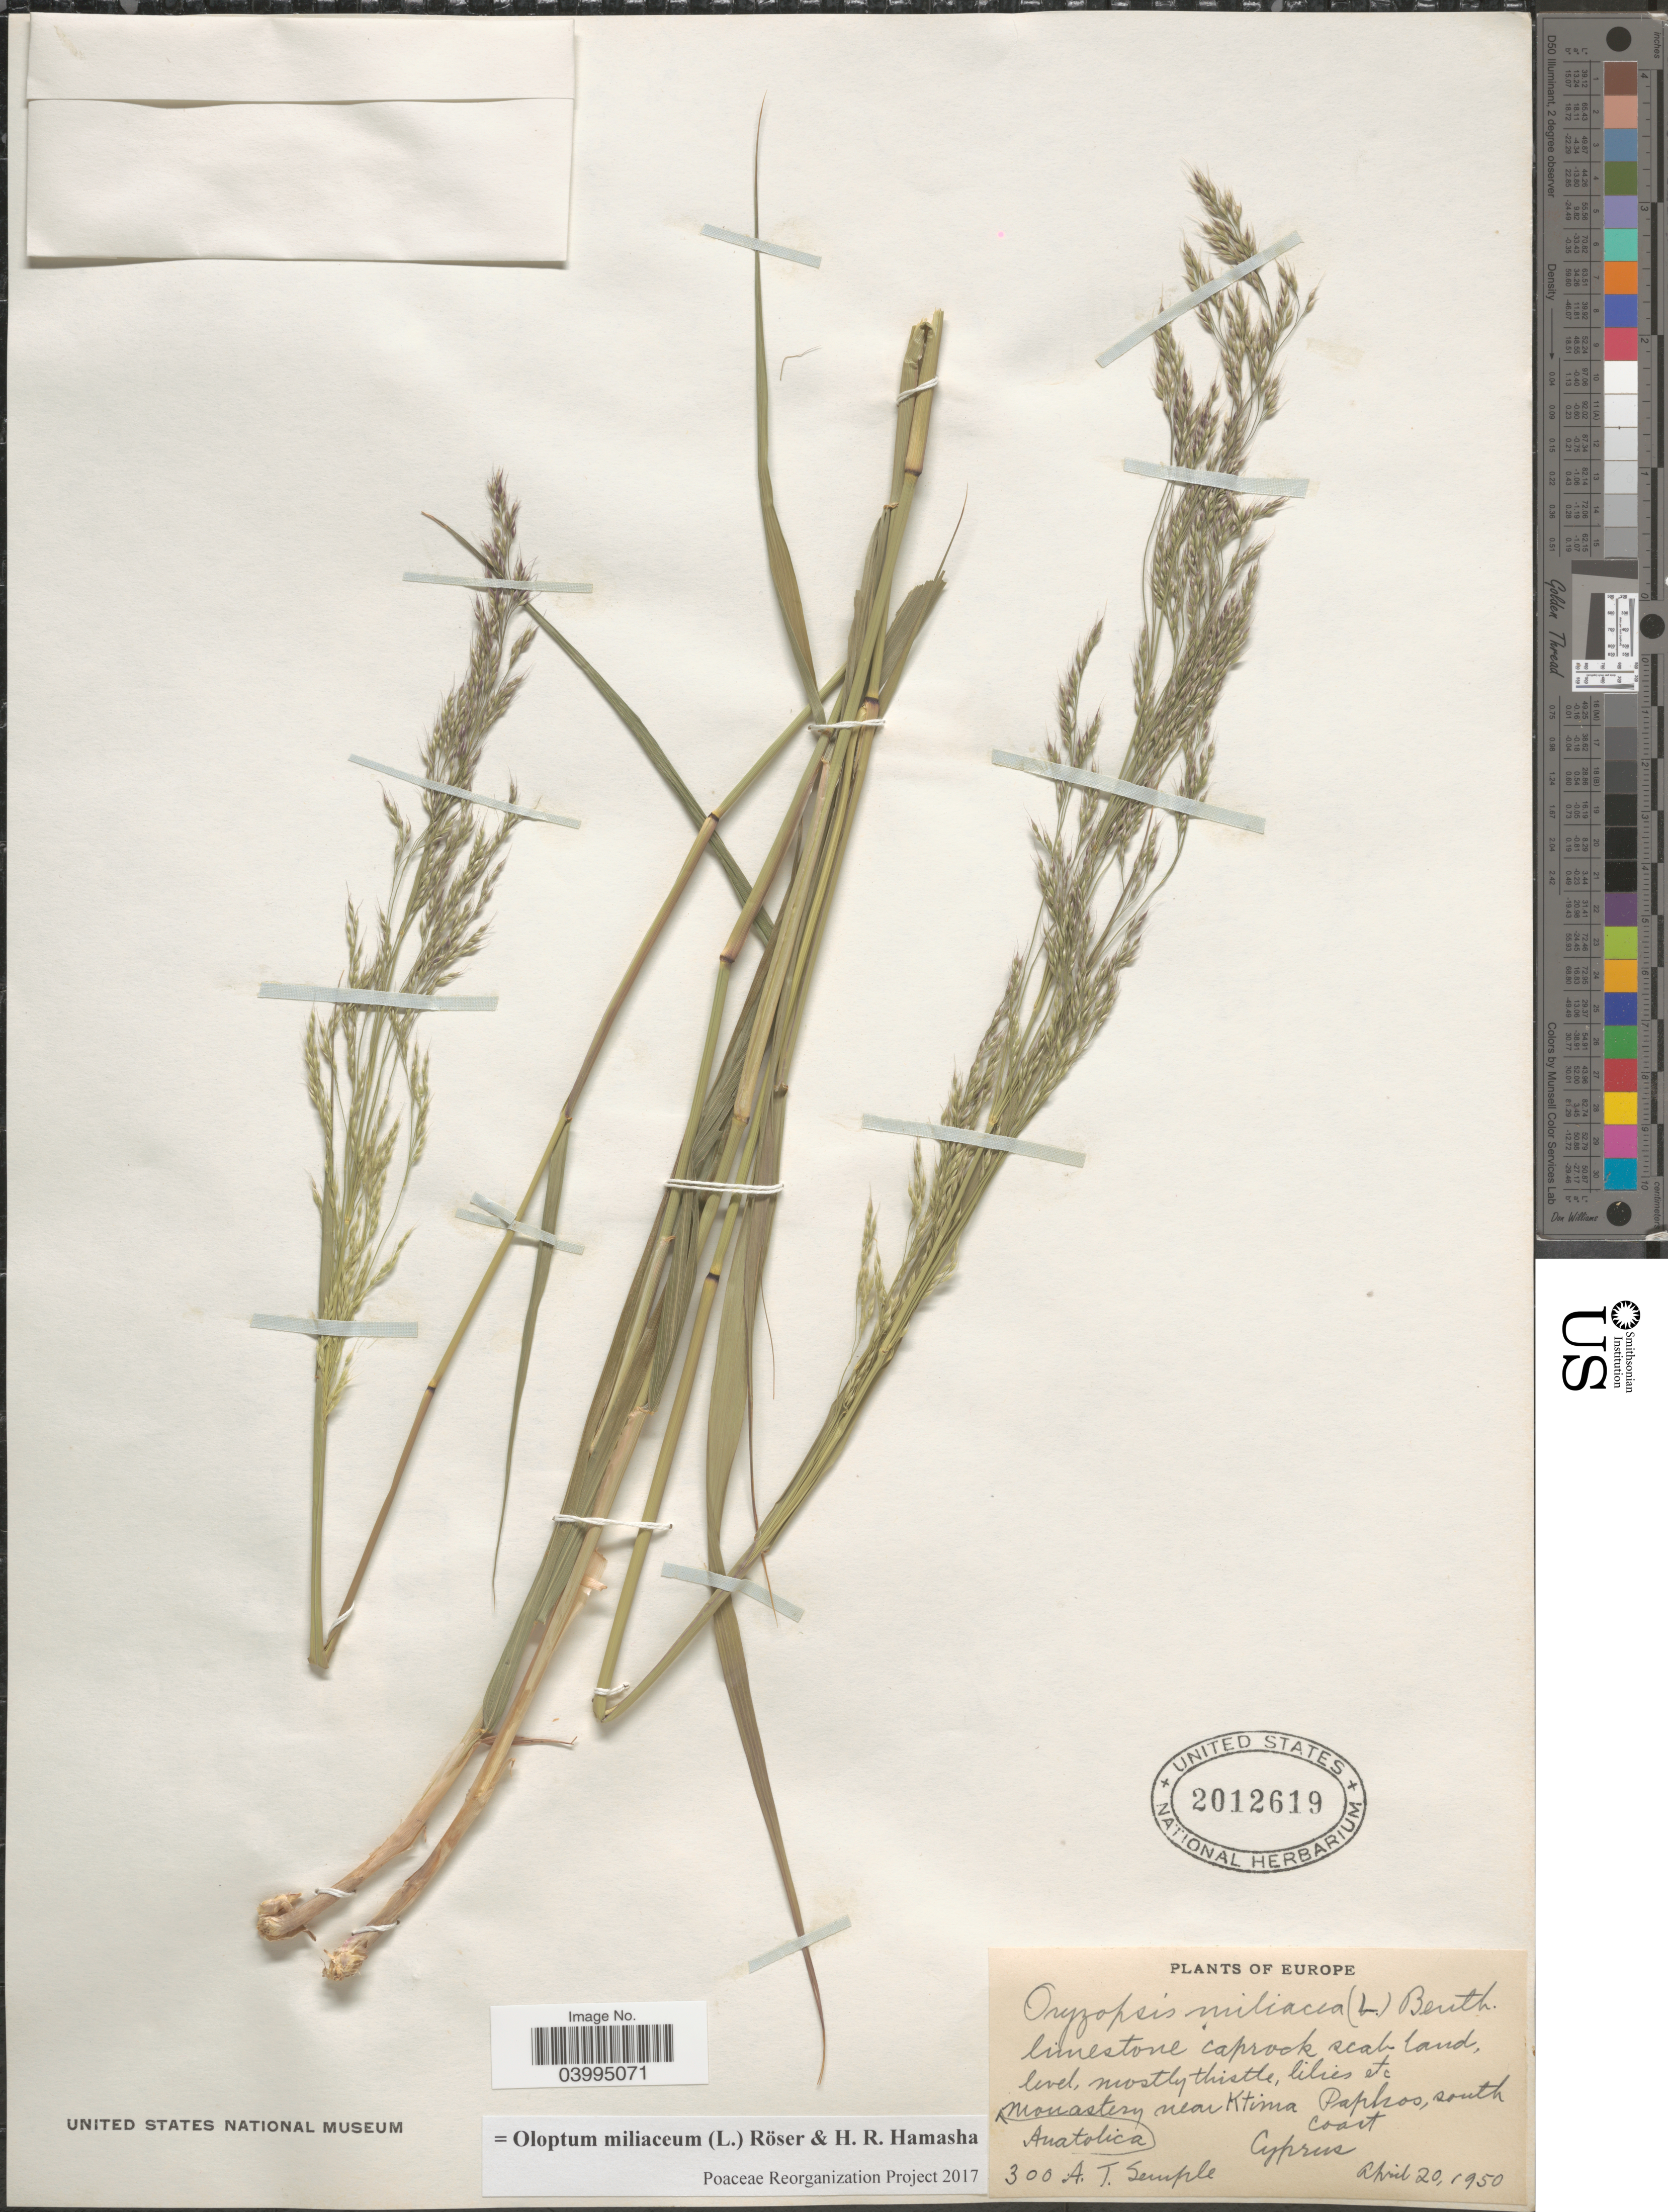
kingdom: Plantae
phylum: Tracheophyta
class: Liliopsida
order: Poales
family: Poaceae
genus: Oloptum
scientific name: Oloptum miliaceum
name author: Röser & H. R. Hamasha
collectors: A. Semple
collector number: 300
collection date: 1950-04-20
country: Cyprus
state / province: Páfos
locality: Europe. Anatolica Monastery near Ktima Paphos, south coast Cyprus.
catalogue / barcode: US 2012619